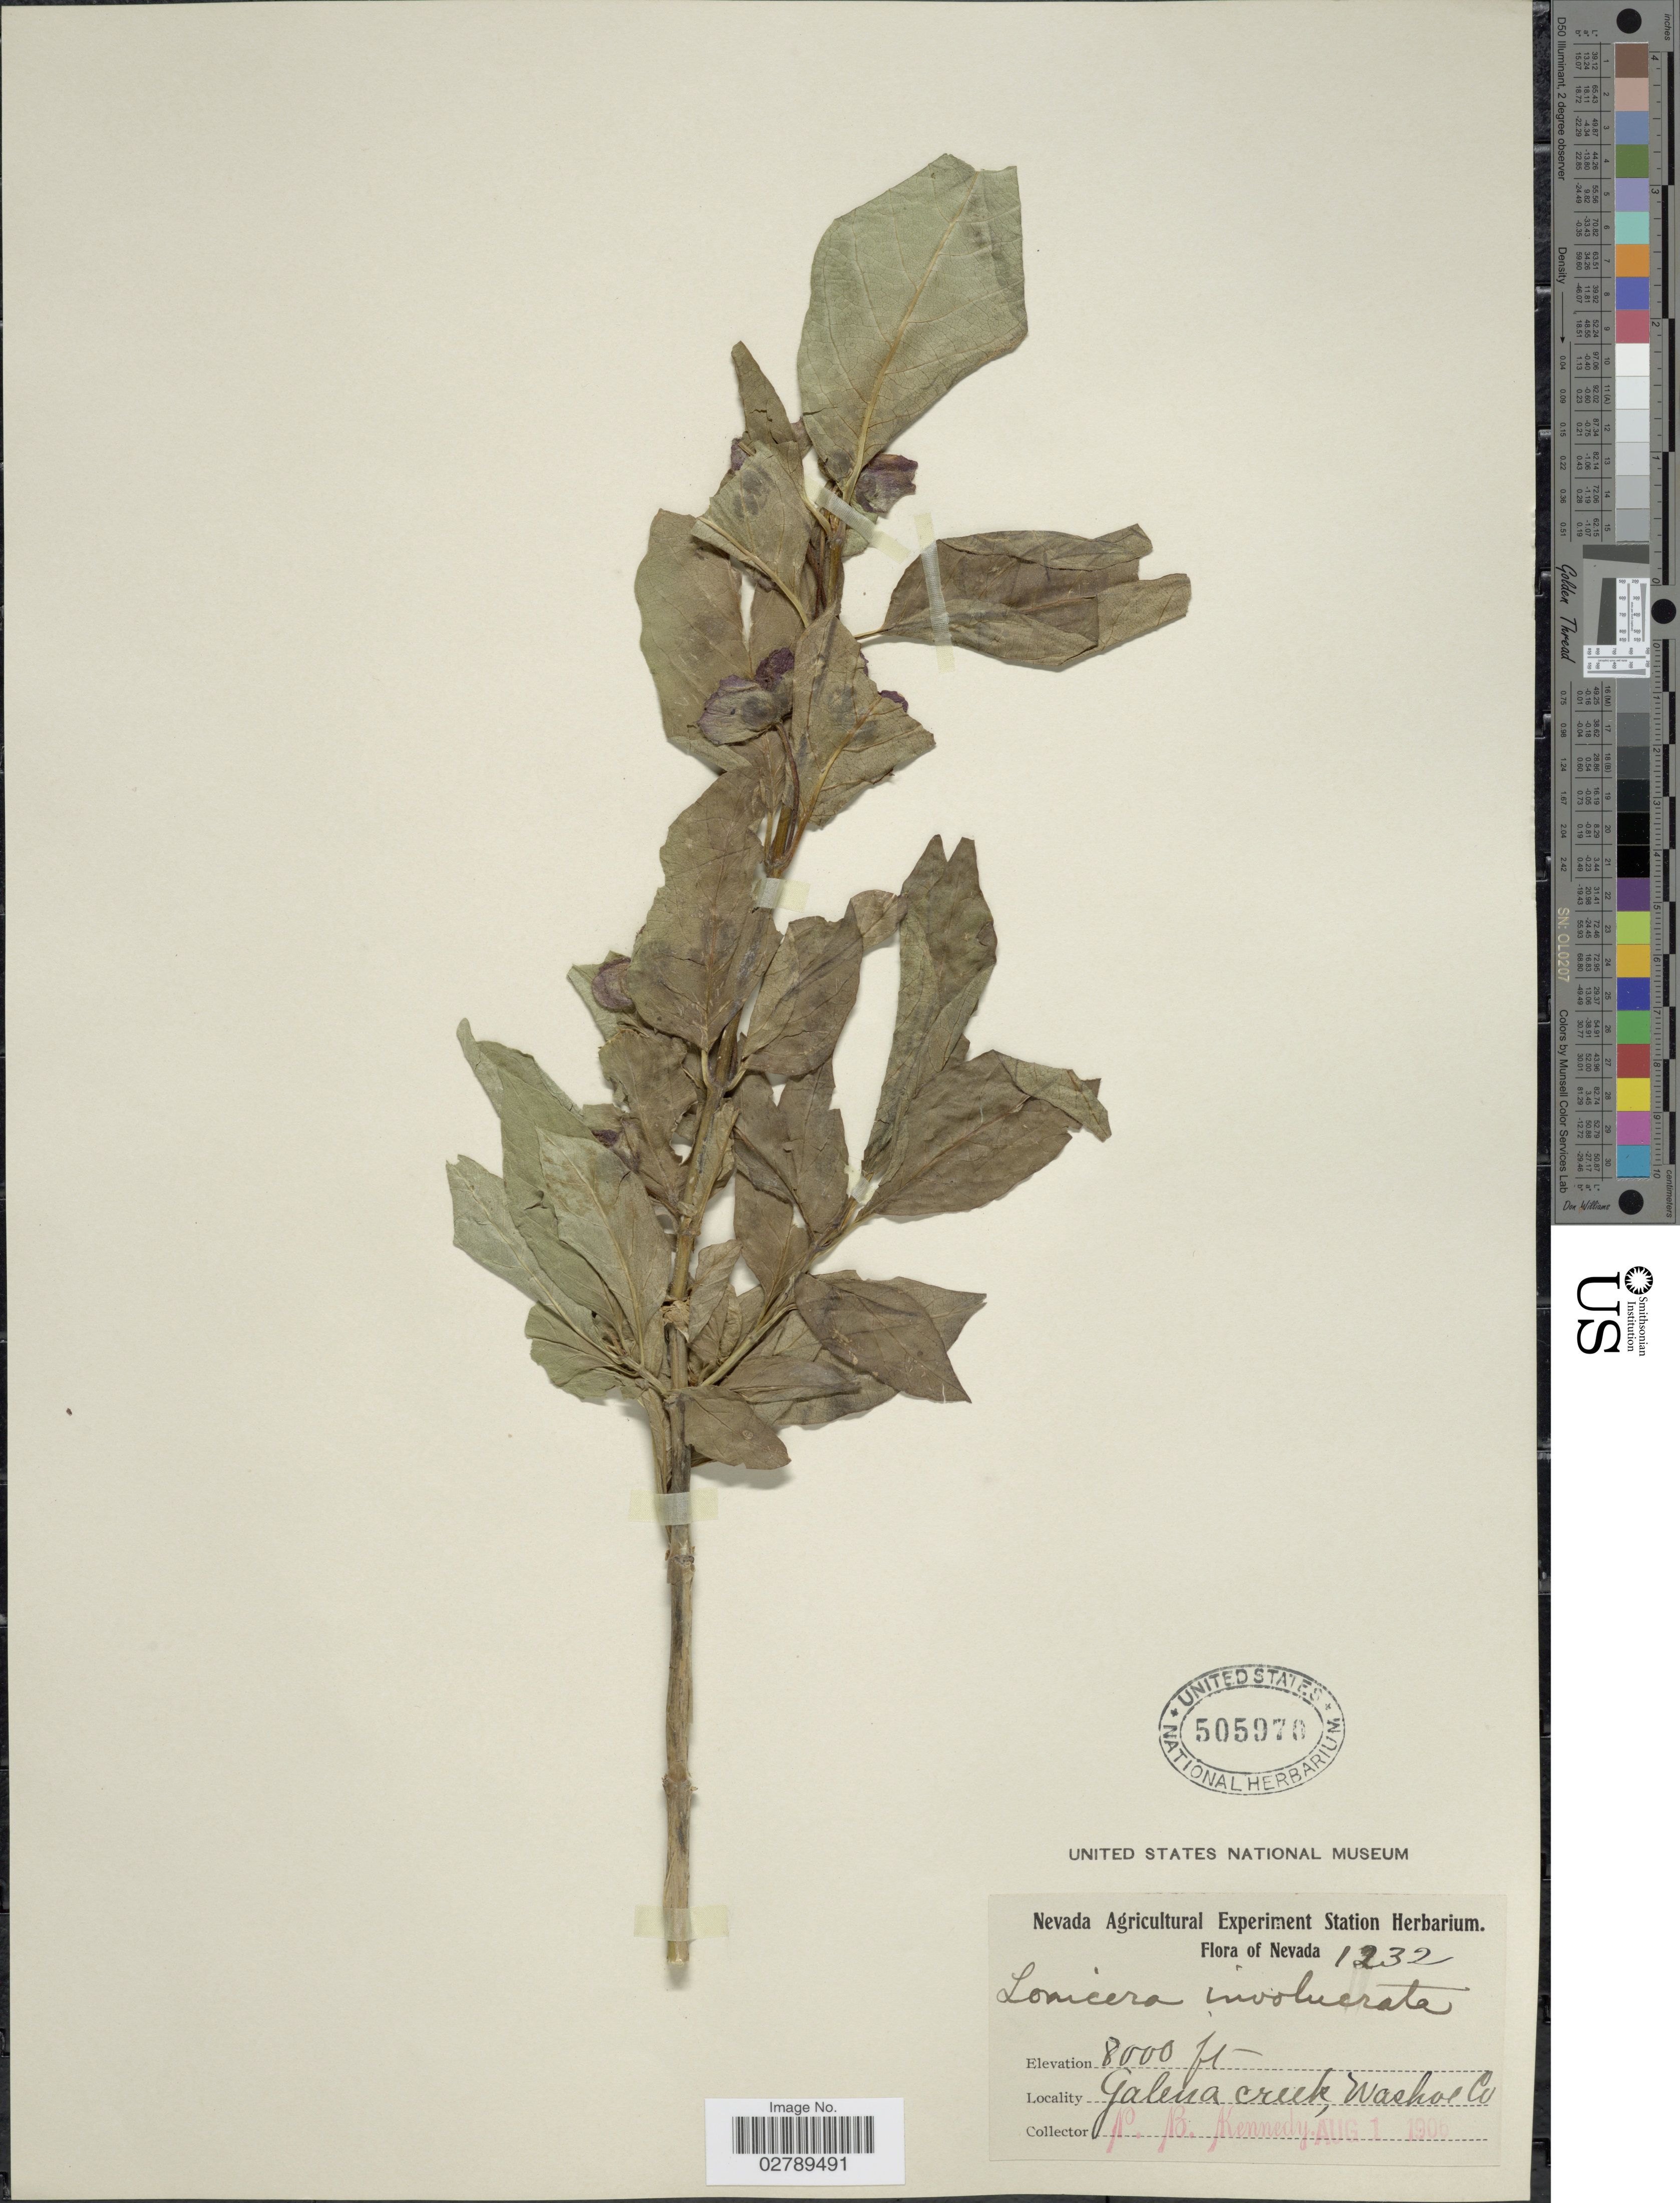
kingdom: Plantae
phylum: Tracheophyta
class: Magnoliopsida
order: Dipsacales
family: Caprifoliaceae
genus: Lonicera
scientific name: Lonicera involucrata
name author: (Richardson) Banks ex Spreng.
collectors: P. B. Kennedy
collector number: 1232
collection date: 1906-08-01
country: United States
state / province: Nevada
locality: Galena creek, Washoe Co.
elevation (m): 2438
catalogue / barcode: US 505970